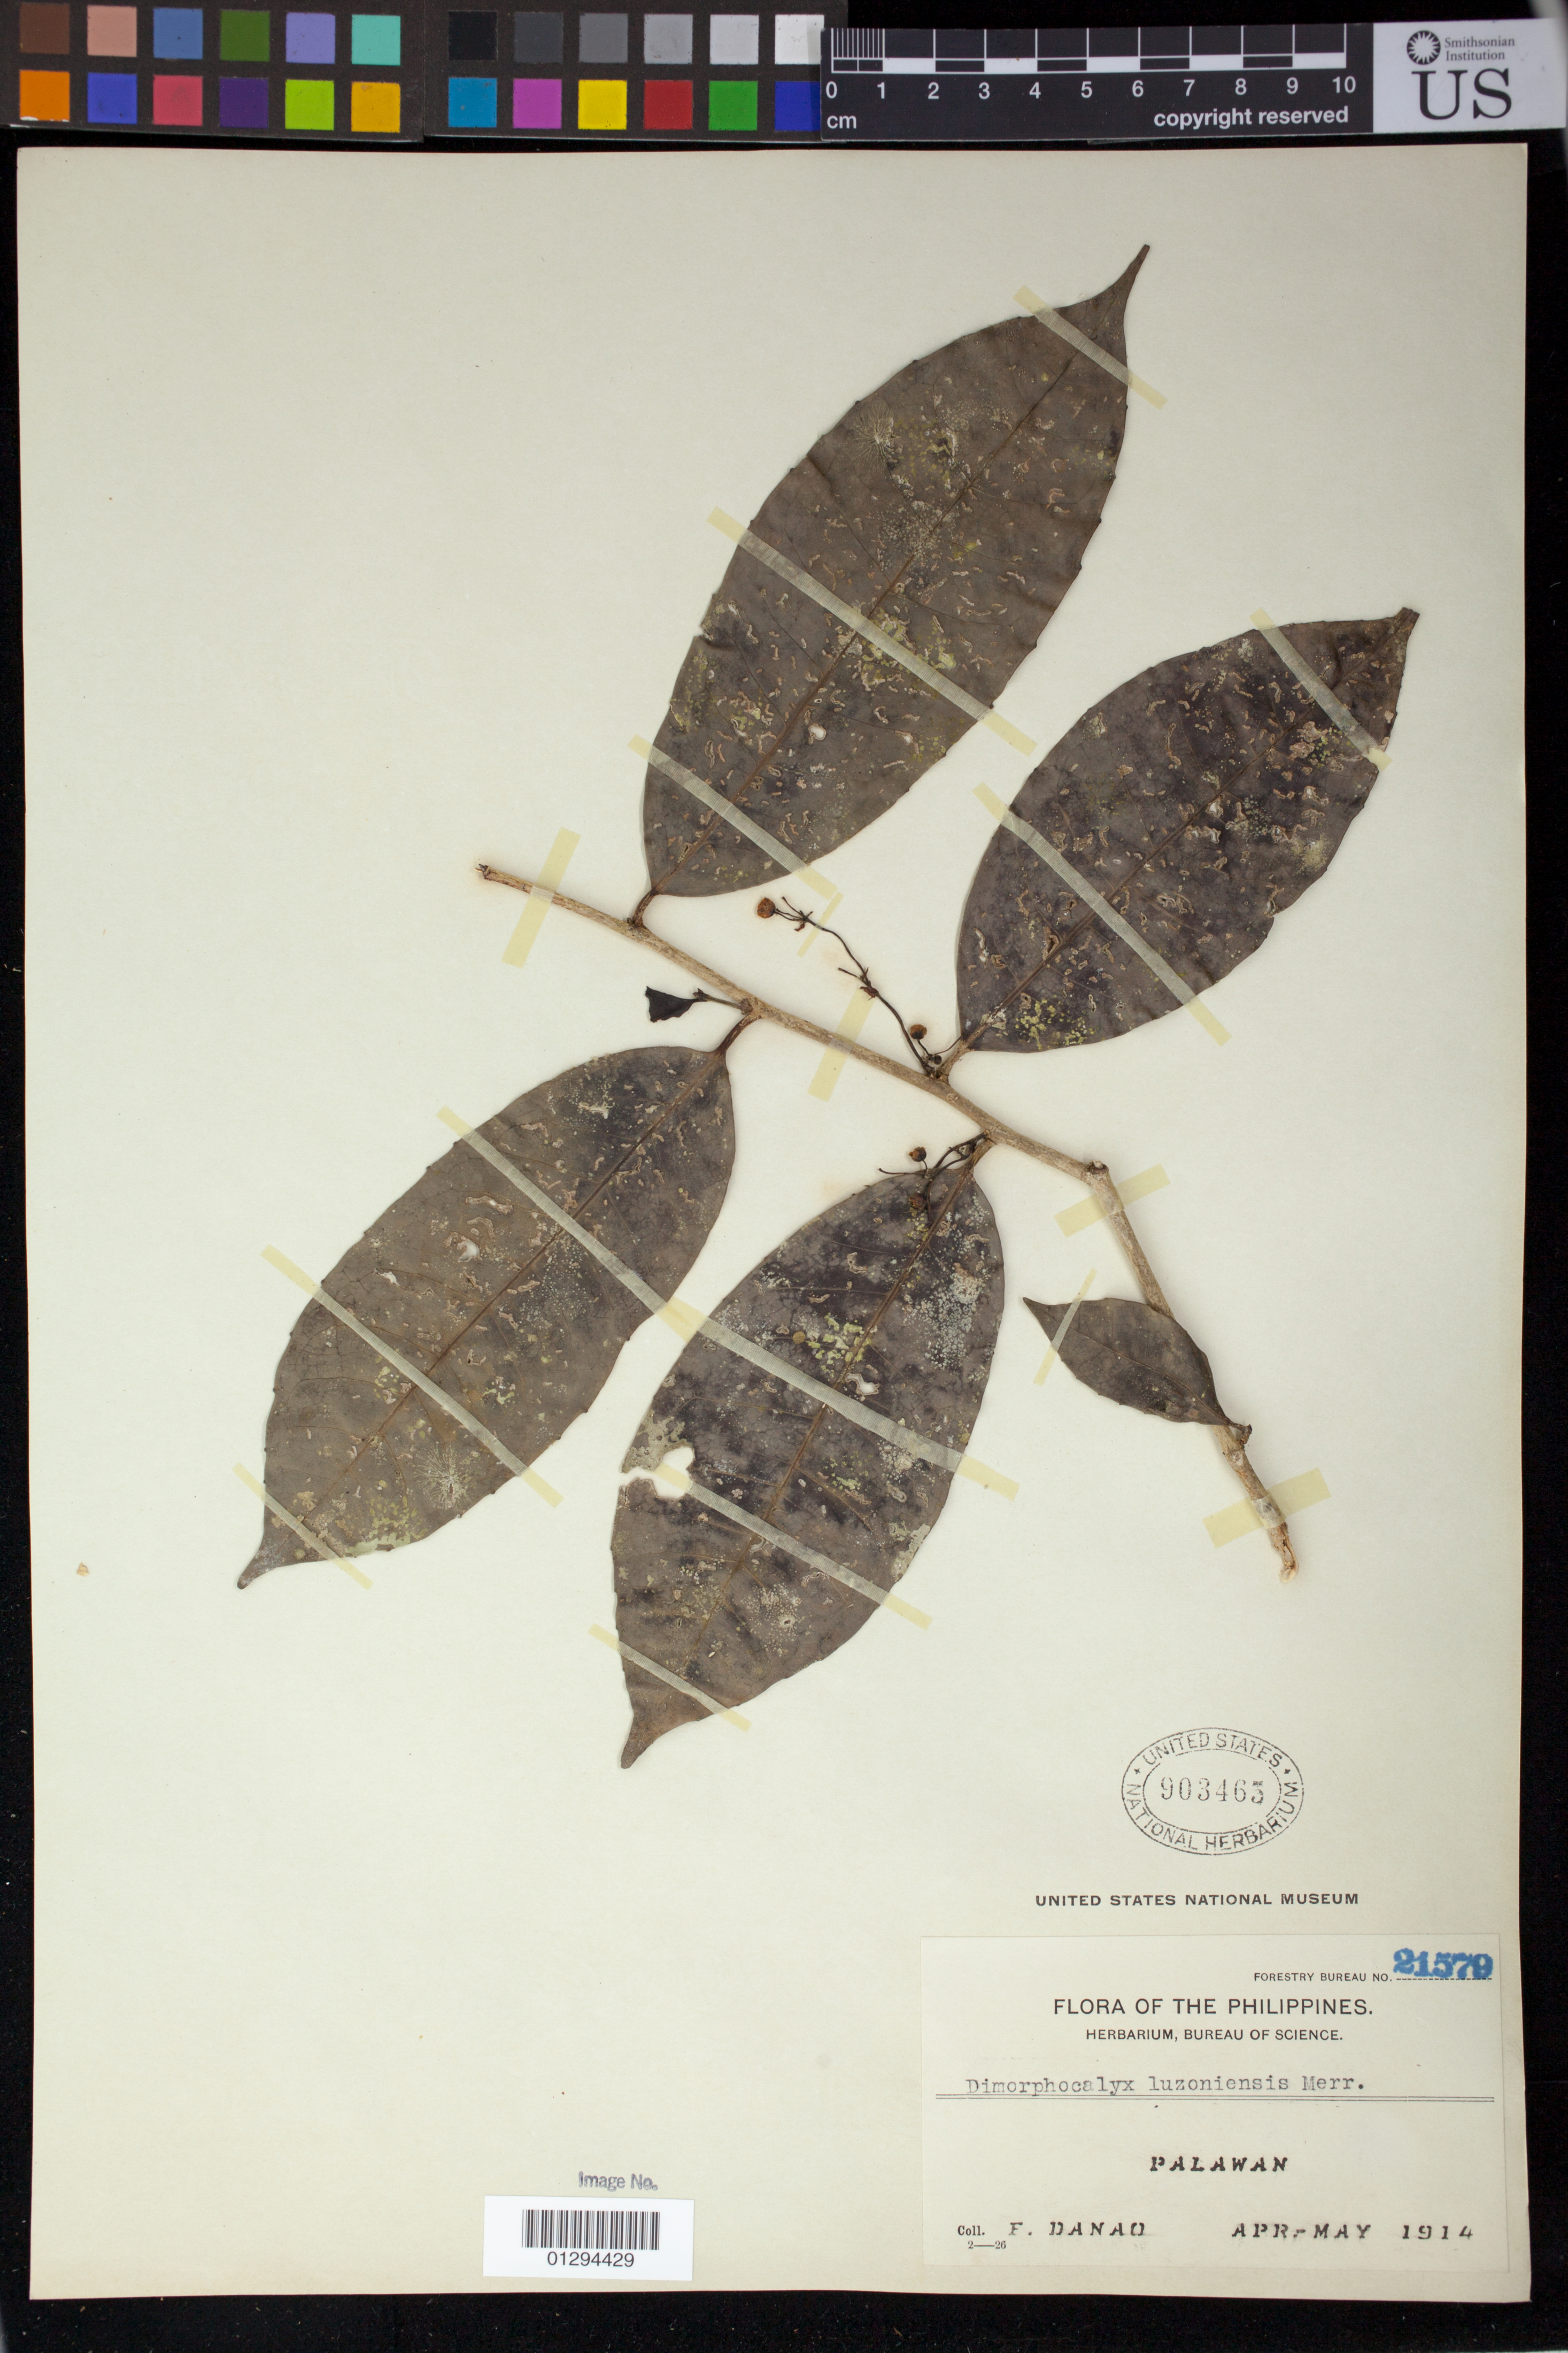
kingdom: Plantae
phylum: Tracheophyta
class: Magnoliopsida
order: Malpighiales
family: Euphorbiaceae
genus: Dimorphocalyx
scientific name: Dimorphocalyx luzoniensis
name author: Merr.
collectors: F. Danao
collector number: For. Bur. 21579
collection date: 1914-04/1914-05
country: Philippines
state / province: Mimaropa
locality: Palawan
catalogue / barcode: US 903465